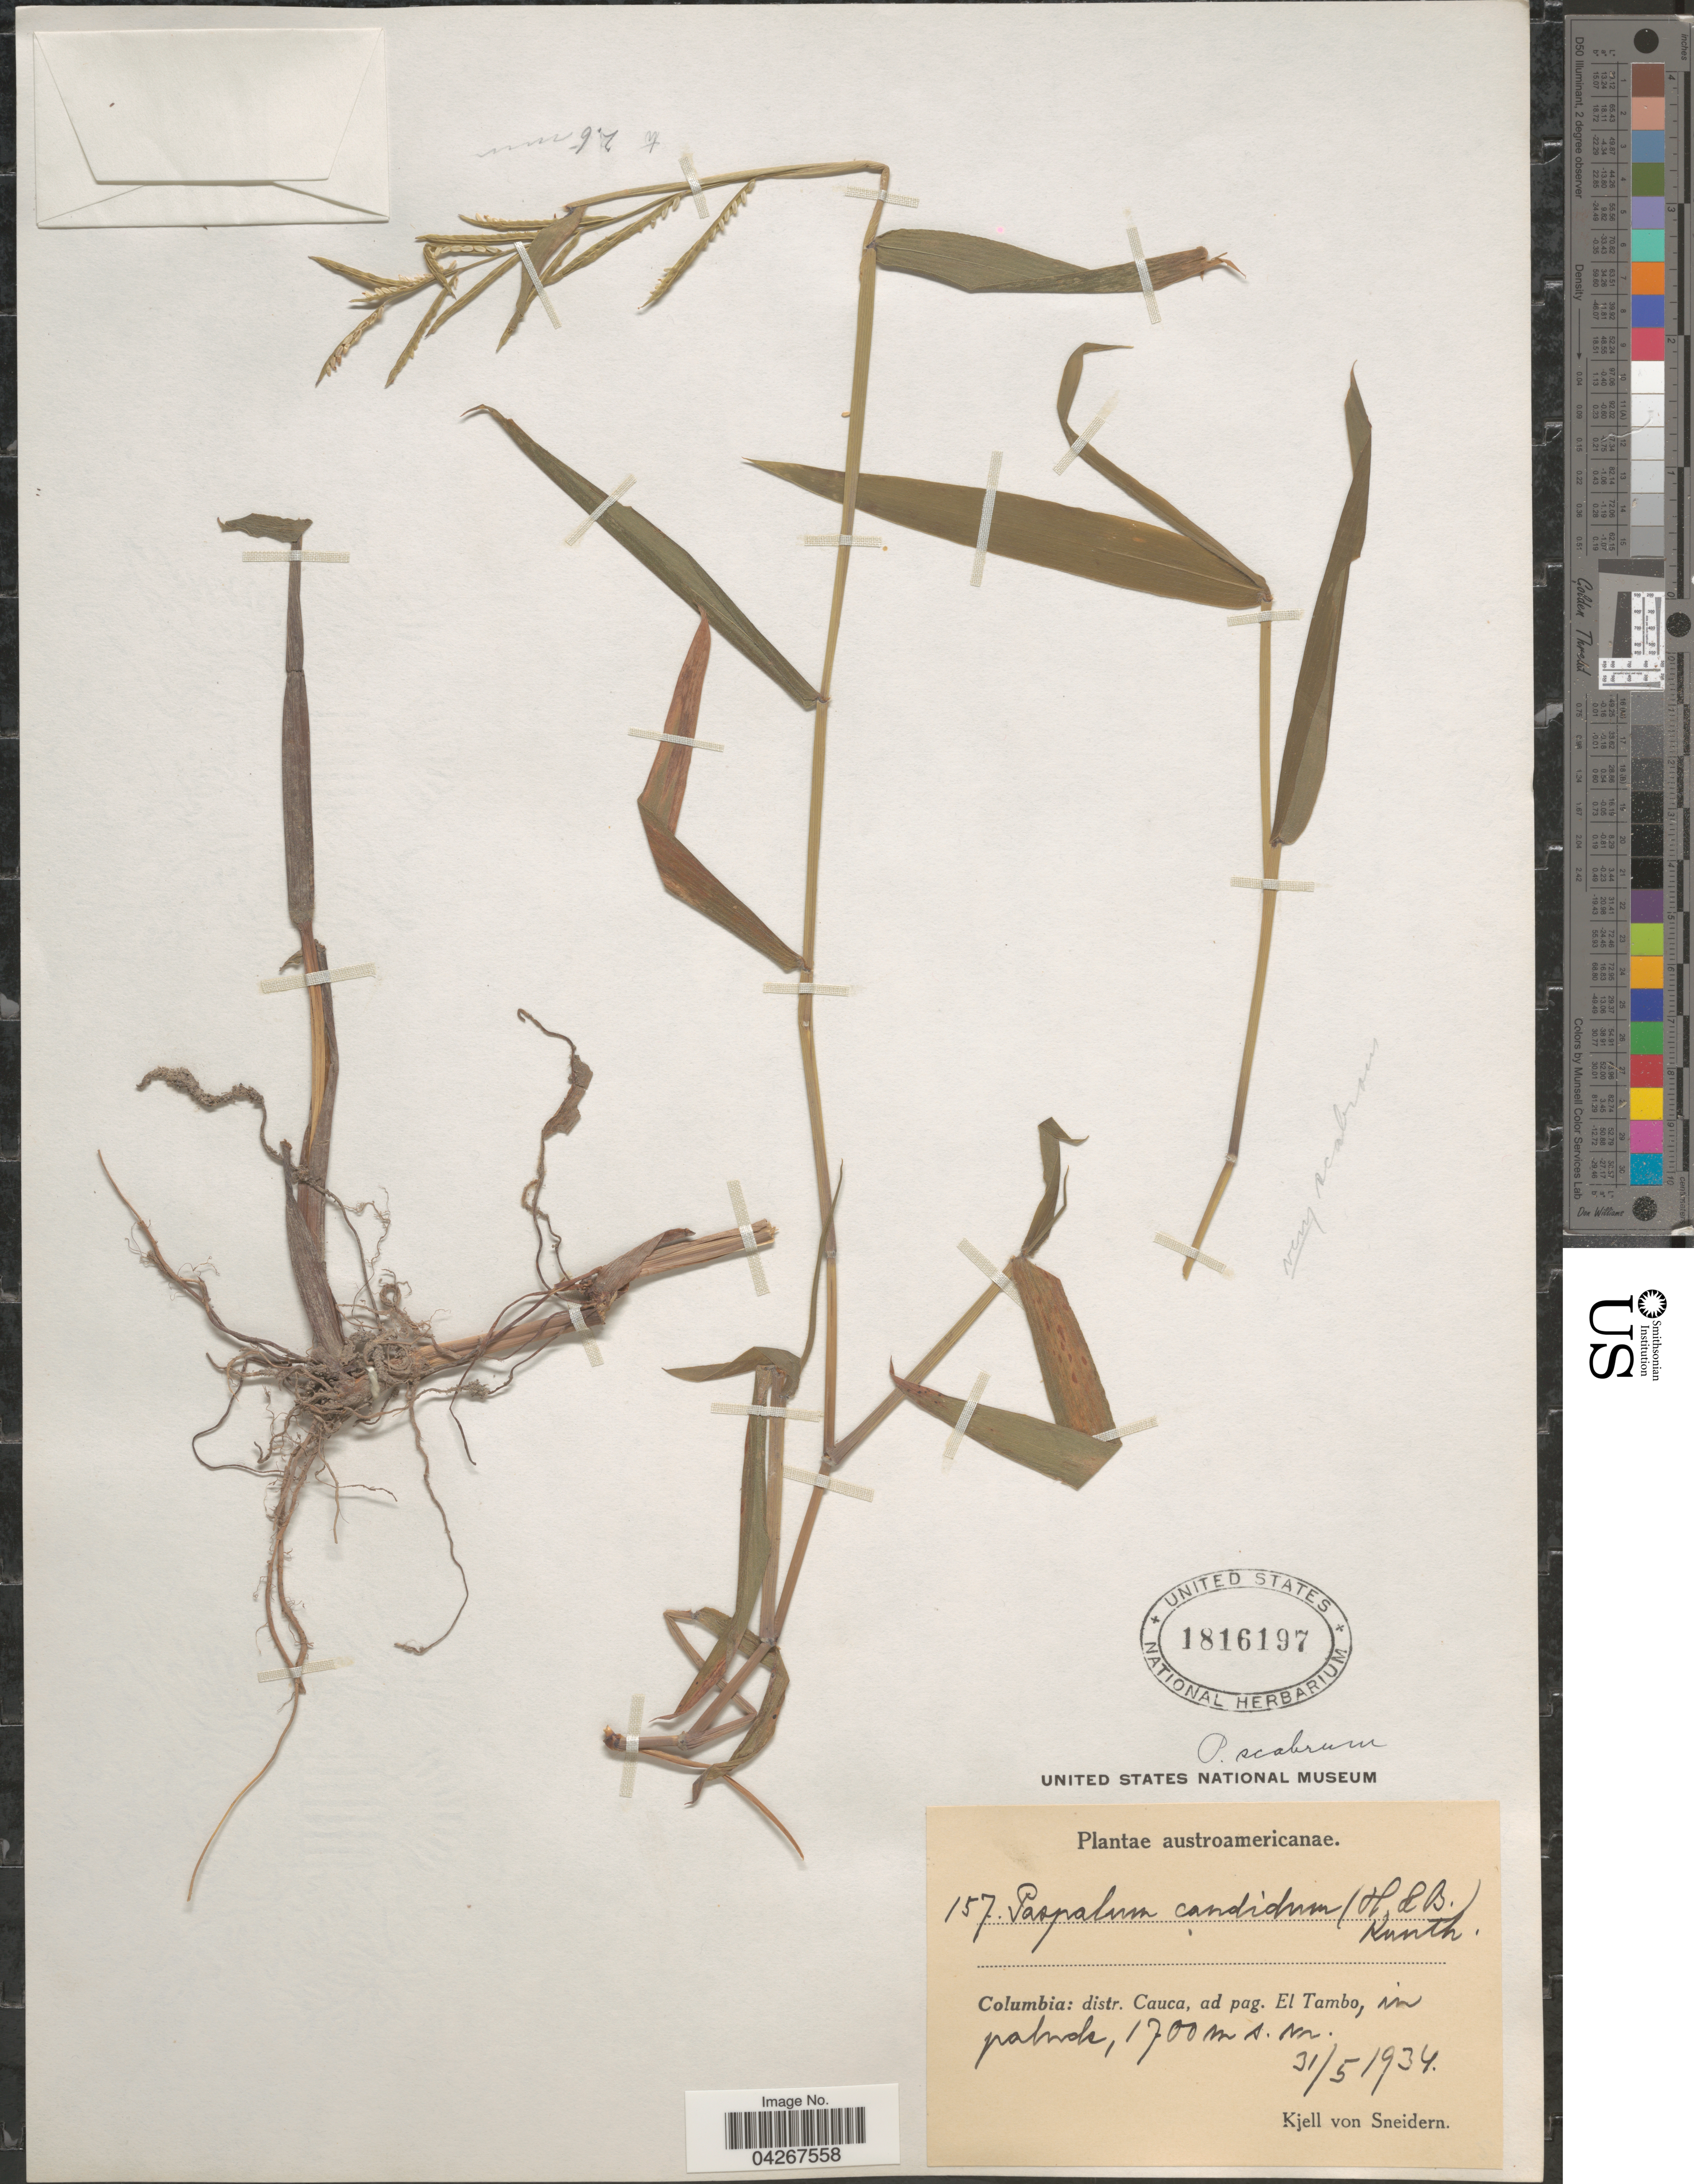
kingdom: Plantae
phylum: Tracheophyta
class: Liliopsida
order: Poales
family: Poaceae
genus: Paspalum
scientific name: Paspalum candidum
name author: (Humb. & Bonpl. ex Fleugge) Kunth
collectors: K. von Sneidern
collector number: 157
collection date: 1934-05-31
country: Colombia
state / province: Cauca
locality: Austroamericanae. Distr. Cauca, ad pag. El Tambo.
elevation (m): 1700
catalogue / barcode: US 1816197